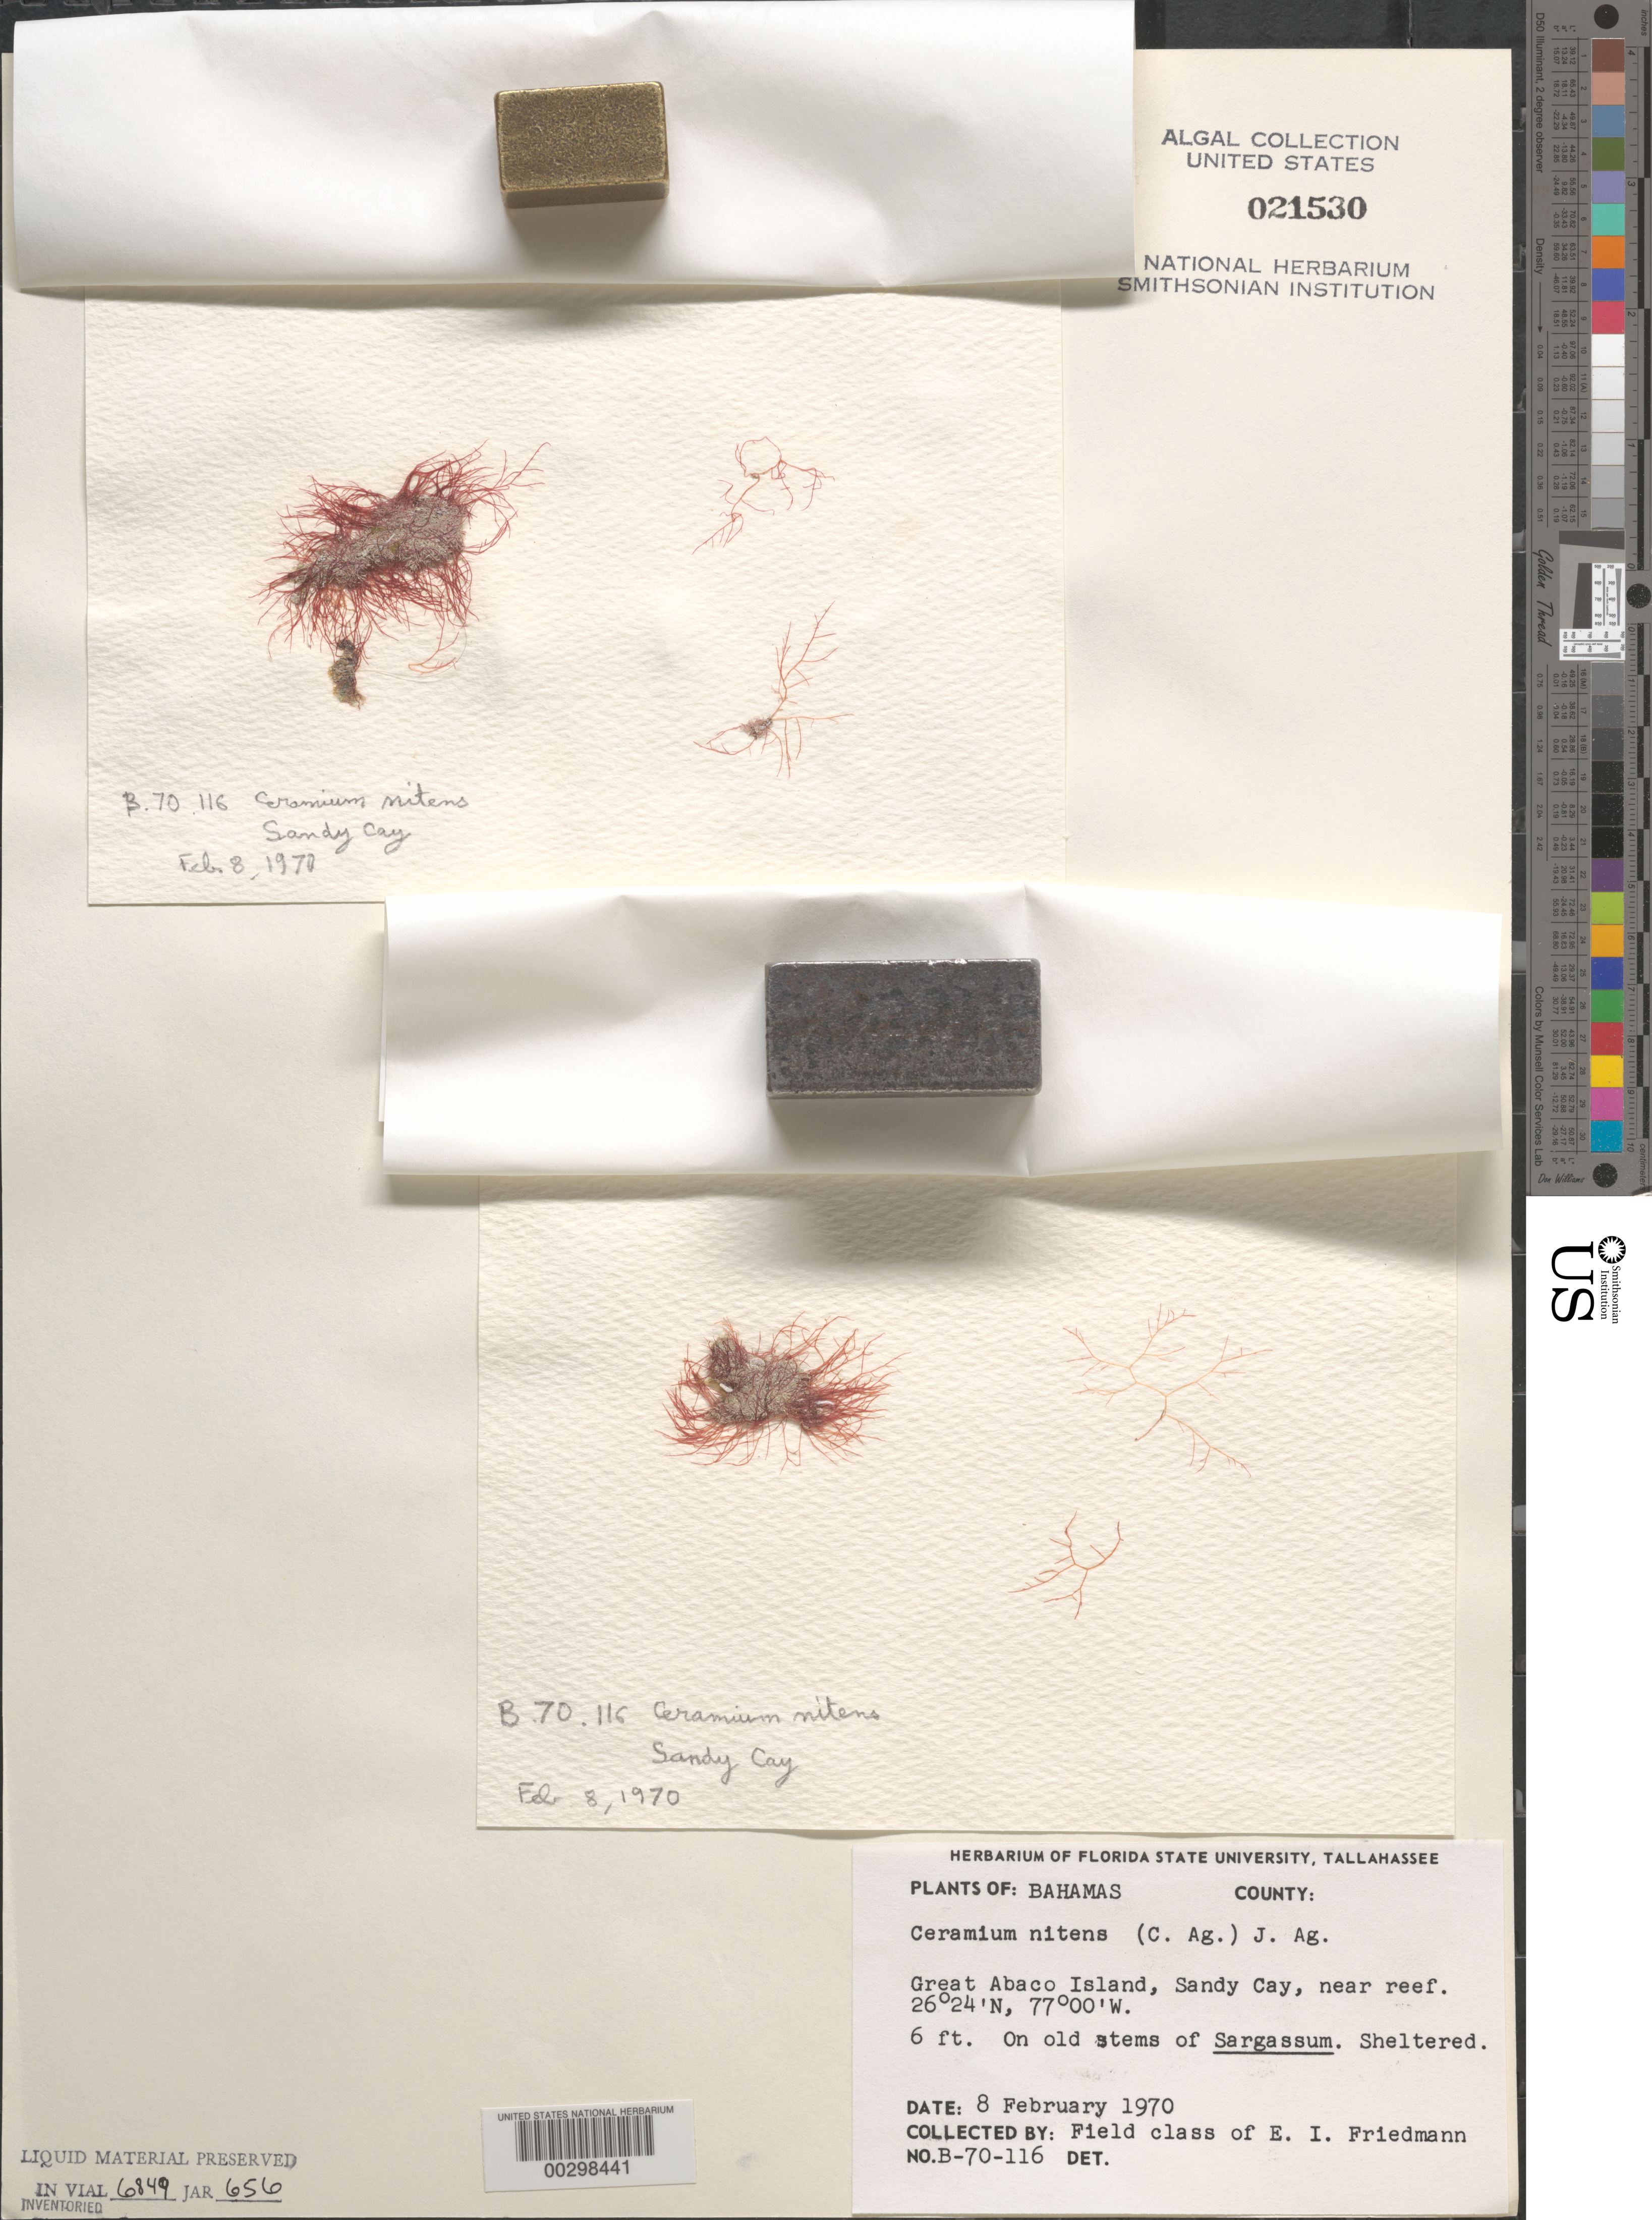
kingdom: Plantae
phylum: Rhodophyta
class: Florideophyceae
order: Ceramiales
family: Ceramiaceae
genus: Ceramium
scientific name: Ceramium nitens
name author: (C. Agardh) J. Agardh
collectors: E. Friedmann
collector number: B-70-116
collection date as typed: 08 Feb 1970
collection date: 1970-02-08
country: Bahamas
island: Great Abaco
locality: Sandy Cay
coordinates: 26 24" N, 77 00" W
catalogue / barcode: US 21530